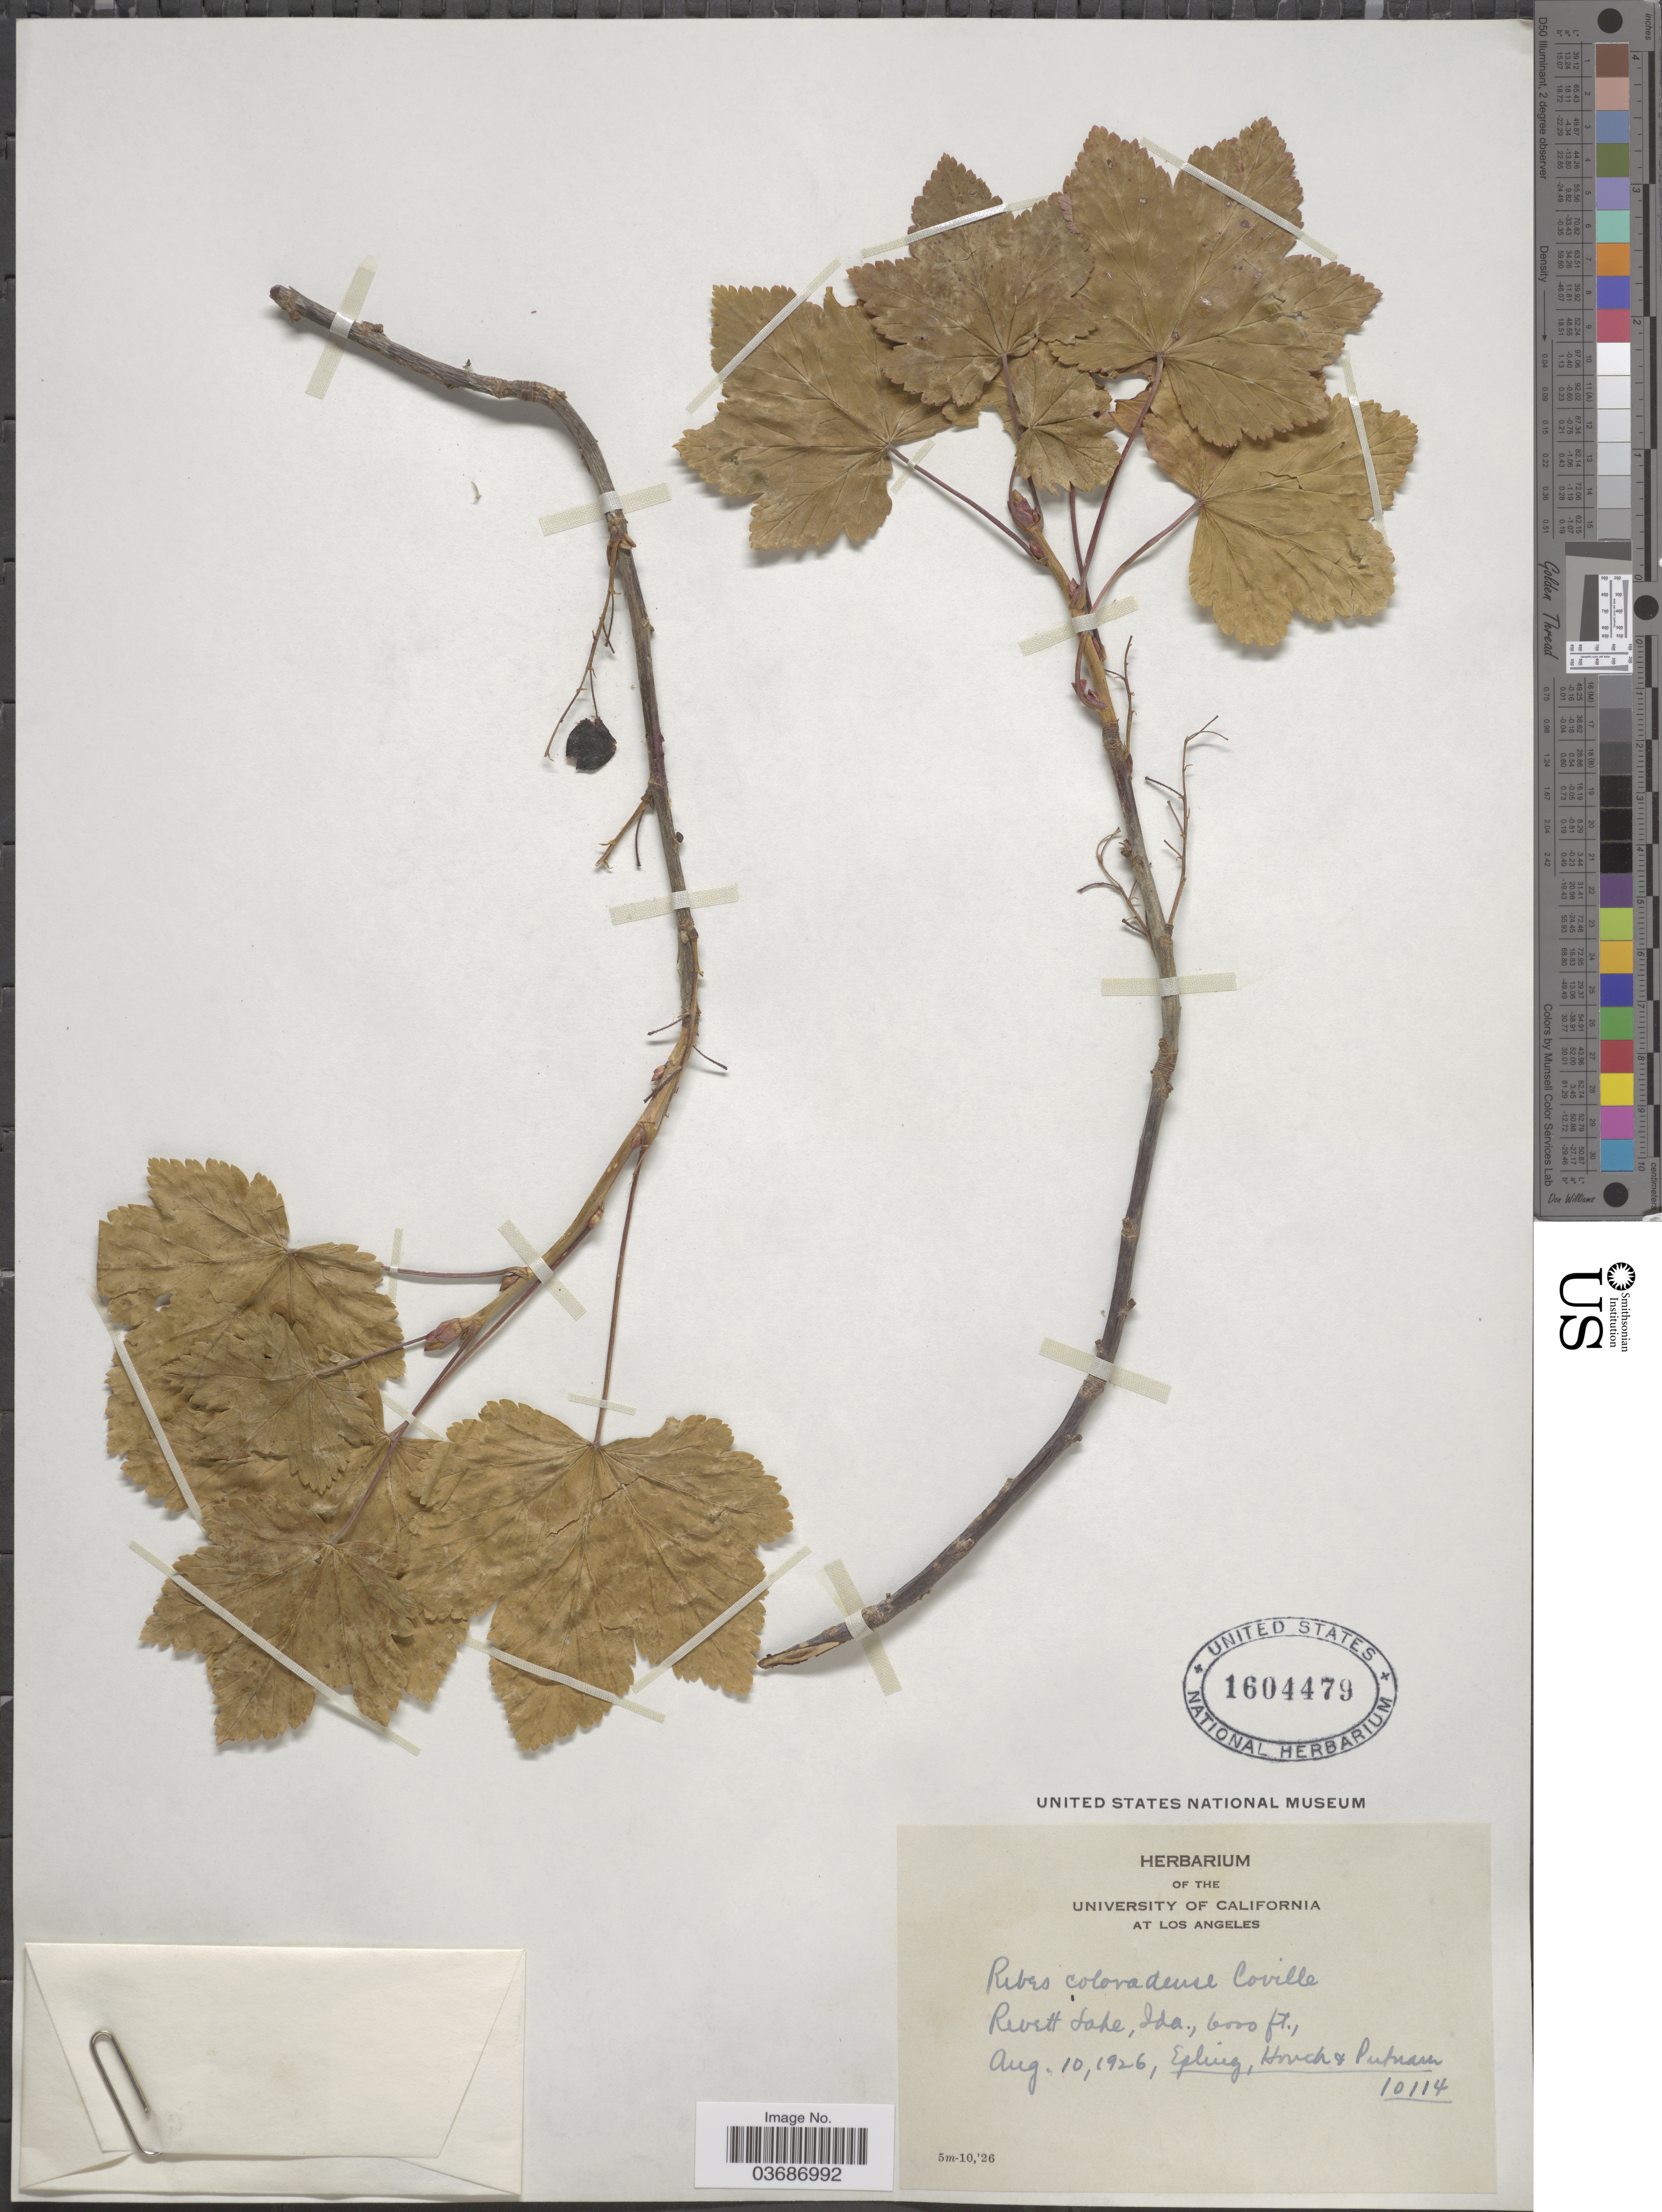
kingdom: Plantae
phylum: Tracheophyta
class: Magnoliopsida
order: Saxifragales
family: Grossulariaceae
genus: Ribes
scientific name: Ribes coloradense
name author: Coville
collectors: -- Epling, Houch & Putnam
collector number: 10114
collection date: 1926-08-10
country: United States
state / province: Idaho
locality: Revett Lake.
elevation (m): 1829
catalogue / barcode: US 1604479